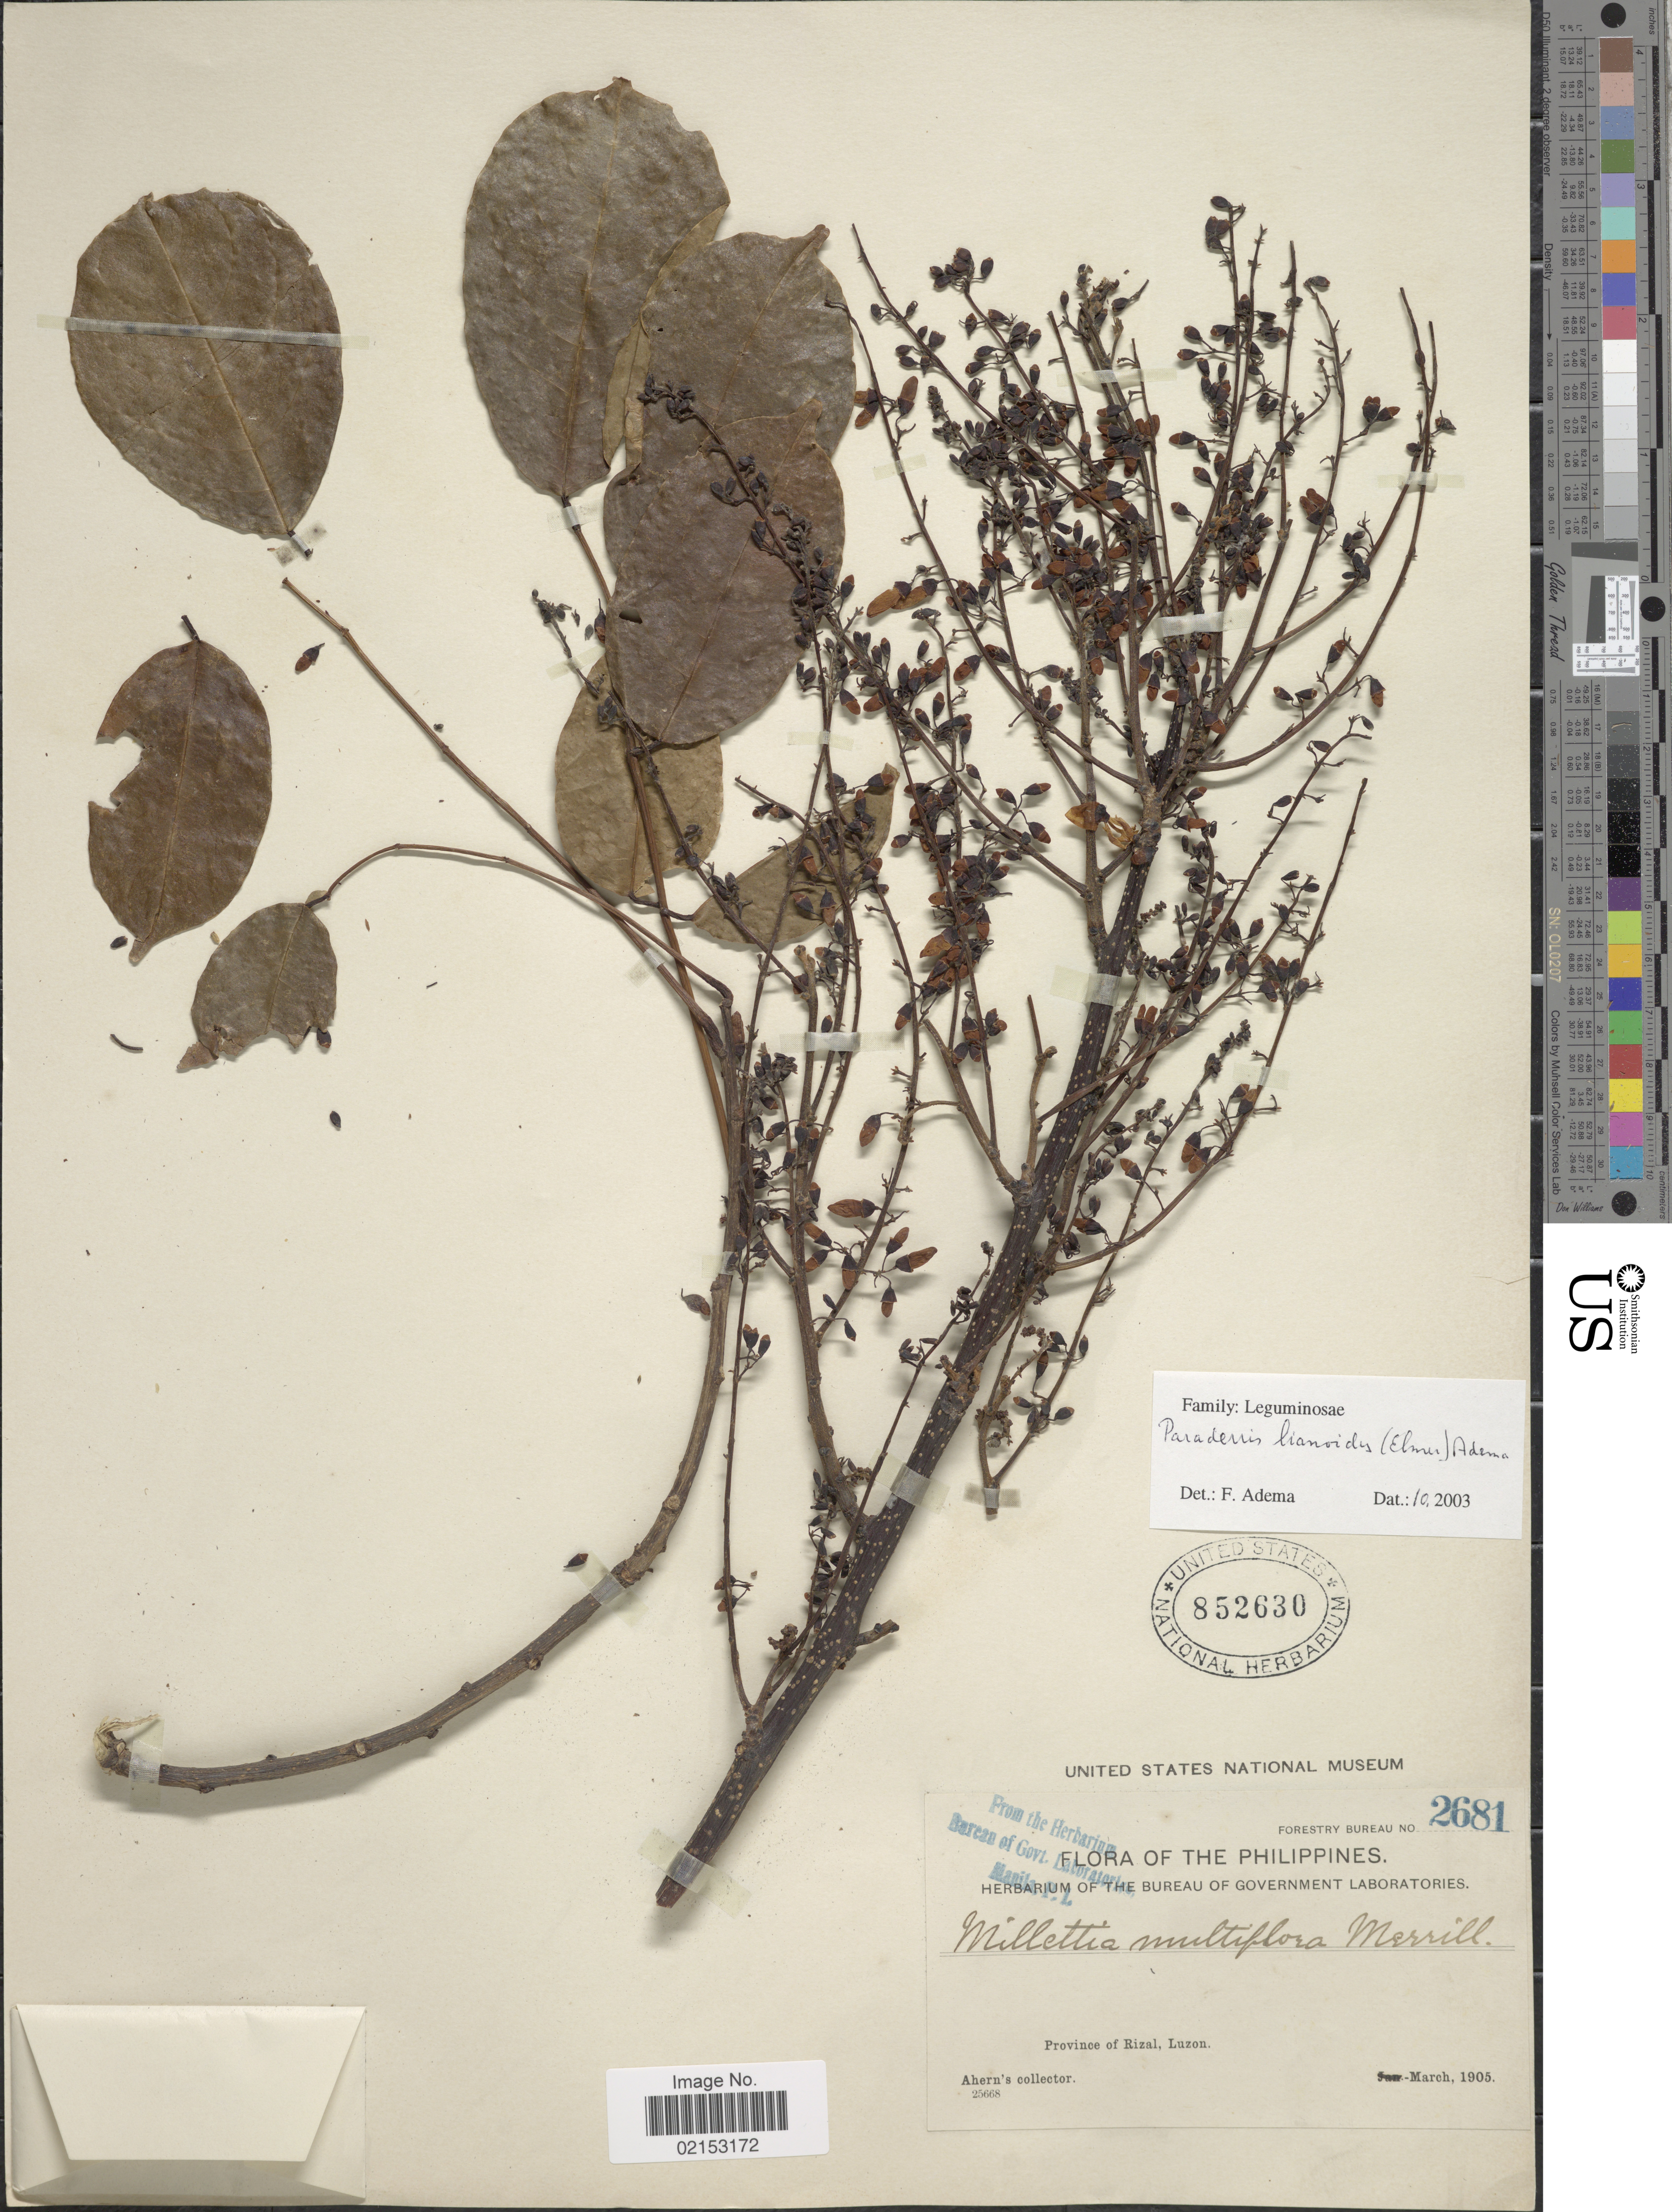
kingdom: Plantae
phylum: Tracheophyta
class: Magnoliopsida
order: Fabales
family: Fabaceae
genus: Derris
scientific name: Derris lianoides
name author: Elmer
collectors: Ahern's collector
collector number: Forestry Bureau 2681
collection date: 1905-03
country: Philippines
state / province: Calabarzon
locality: Province of Rizal, Luzon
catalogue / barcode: US 852630